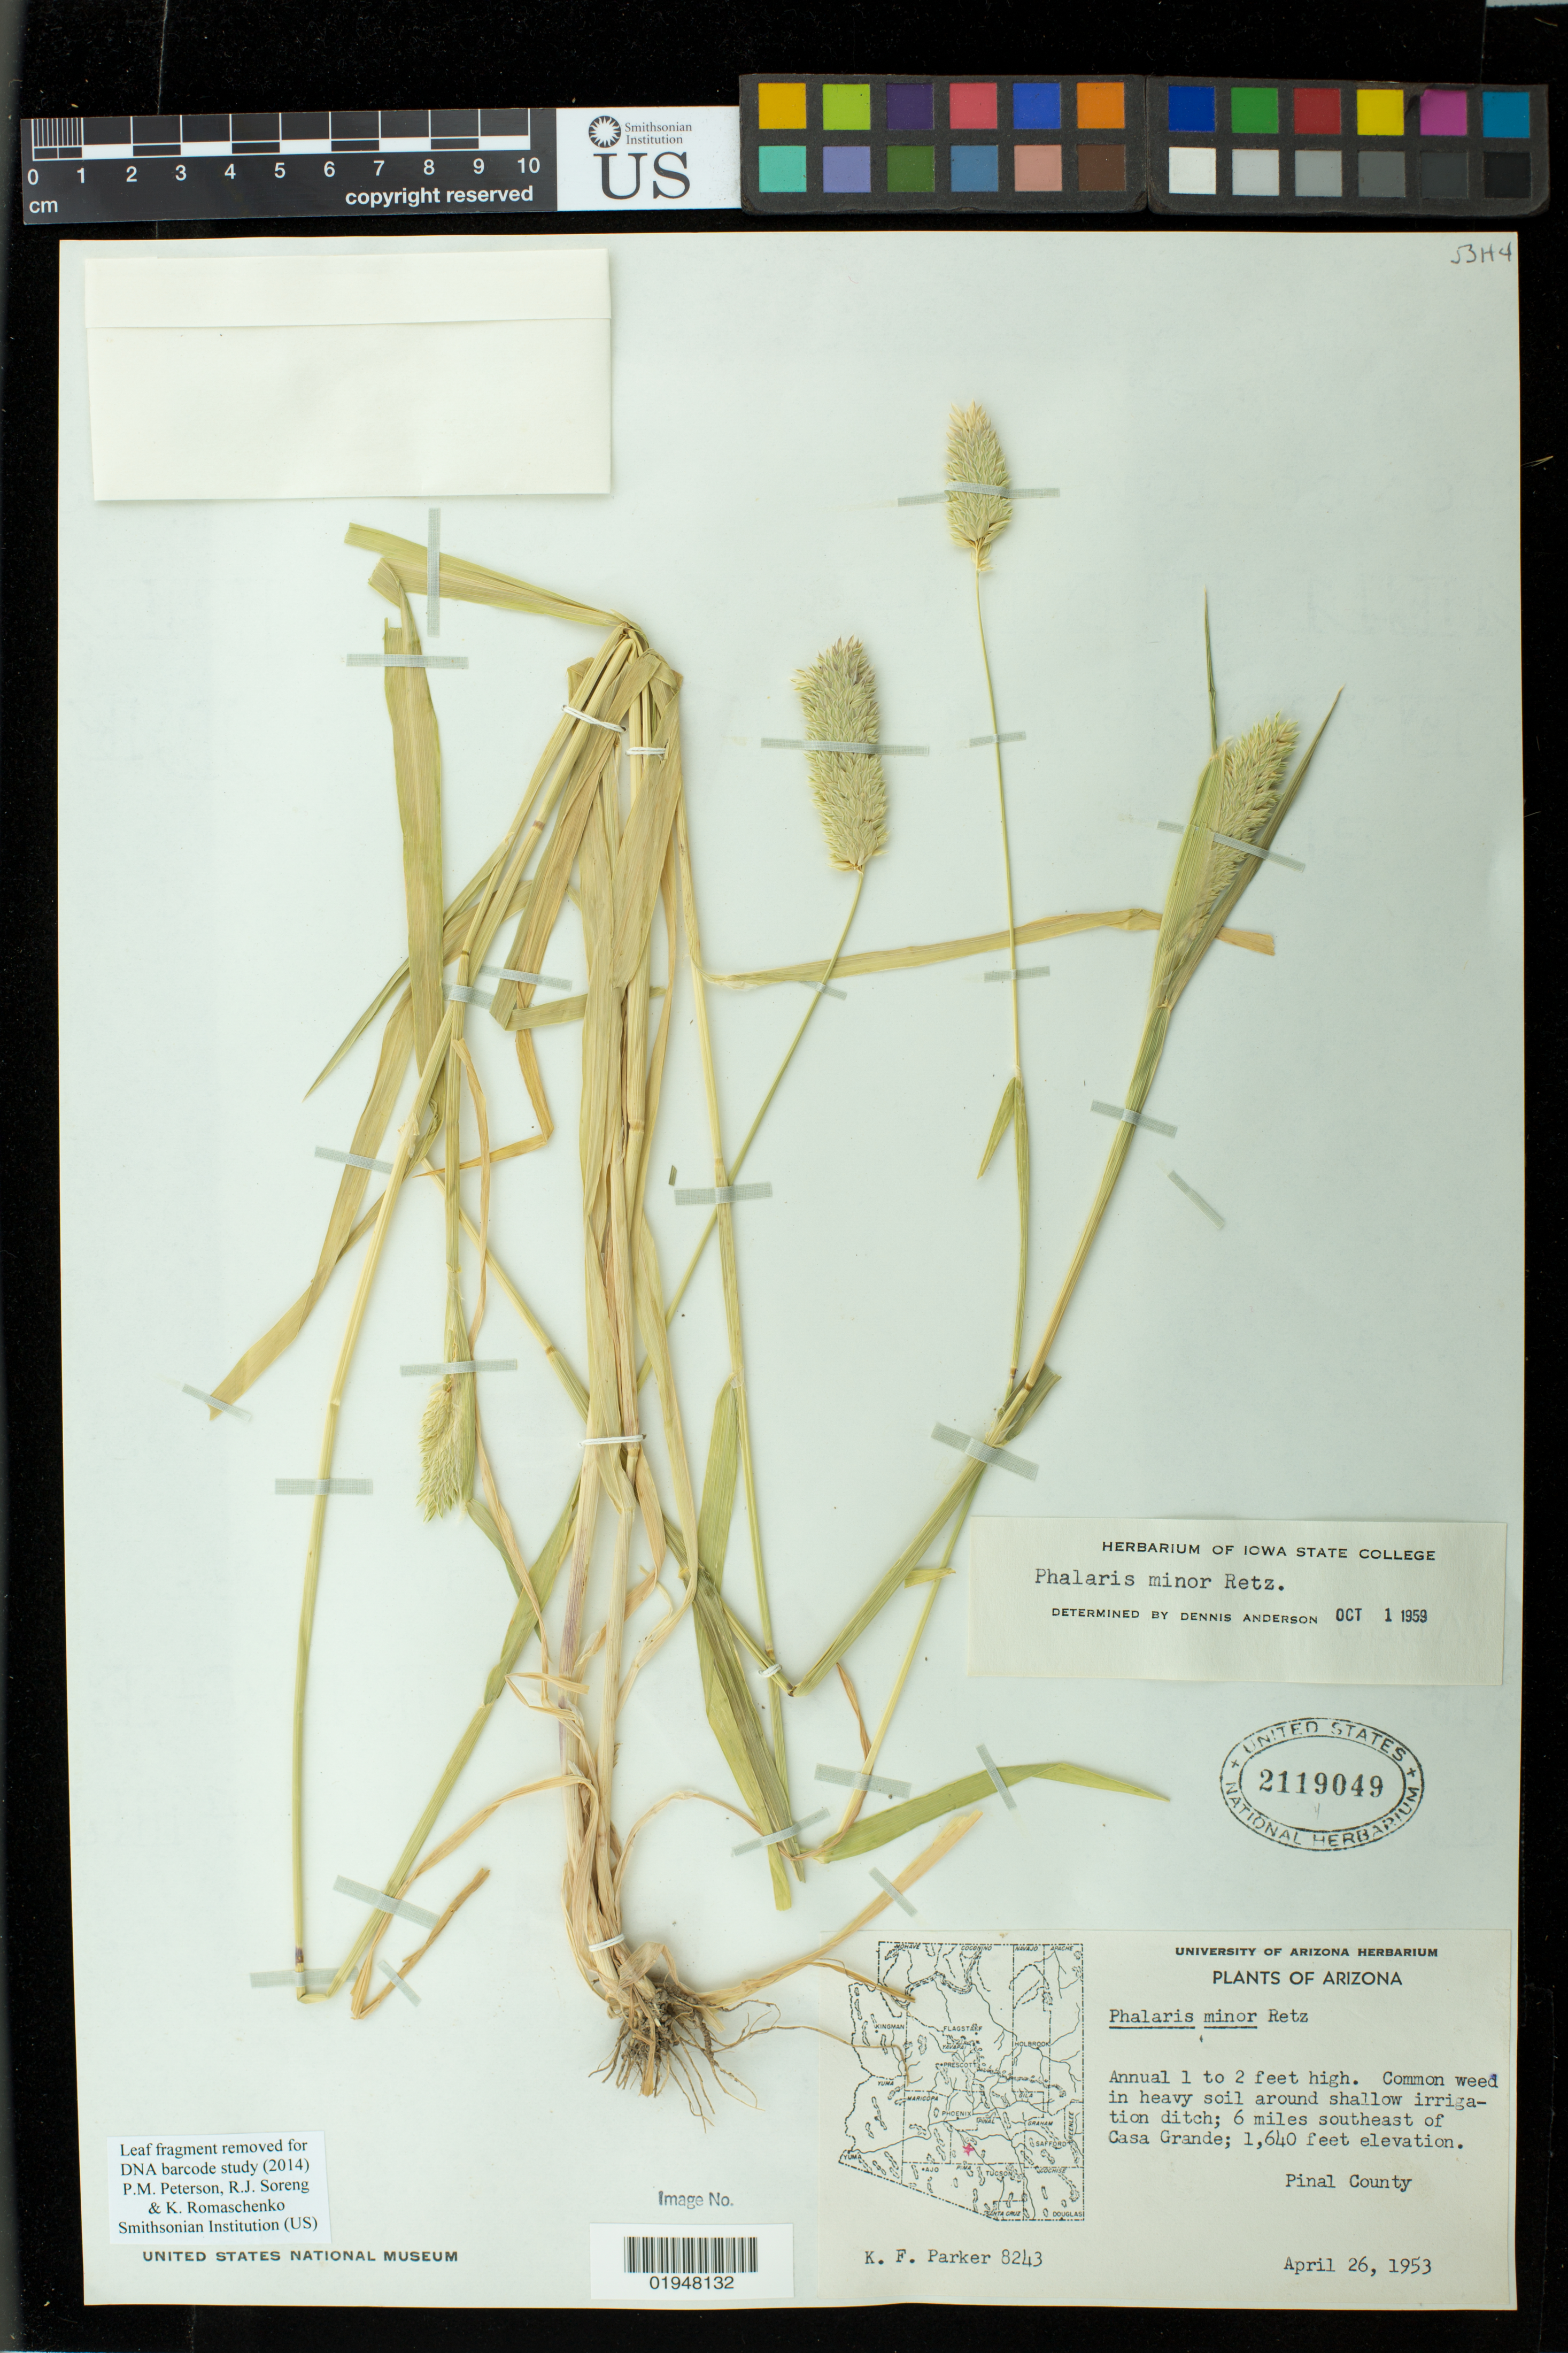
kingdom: Plantae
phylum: Tracheophyta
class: Liliopsida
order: Poales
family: Poaceae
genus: Phalaris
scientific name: Phalaris minor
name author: Retz.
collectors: K. F. Parker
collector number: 8243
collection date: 1953-04-26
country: United States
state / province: Arizona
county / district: Pinal County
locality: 6 miles southeast of Casa Grande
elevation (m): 500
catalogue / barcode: US 2119049